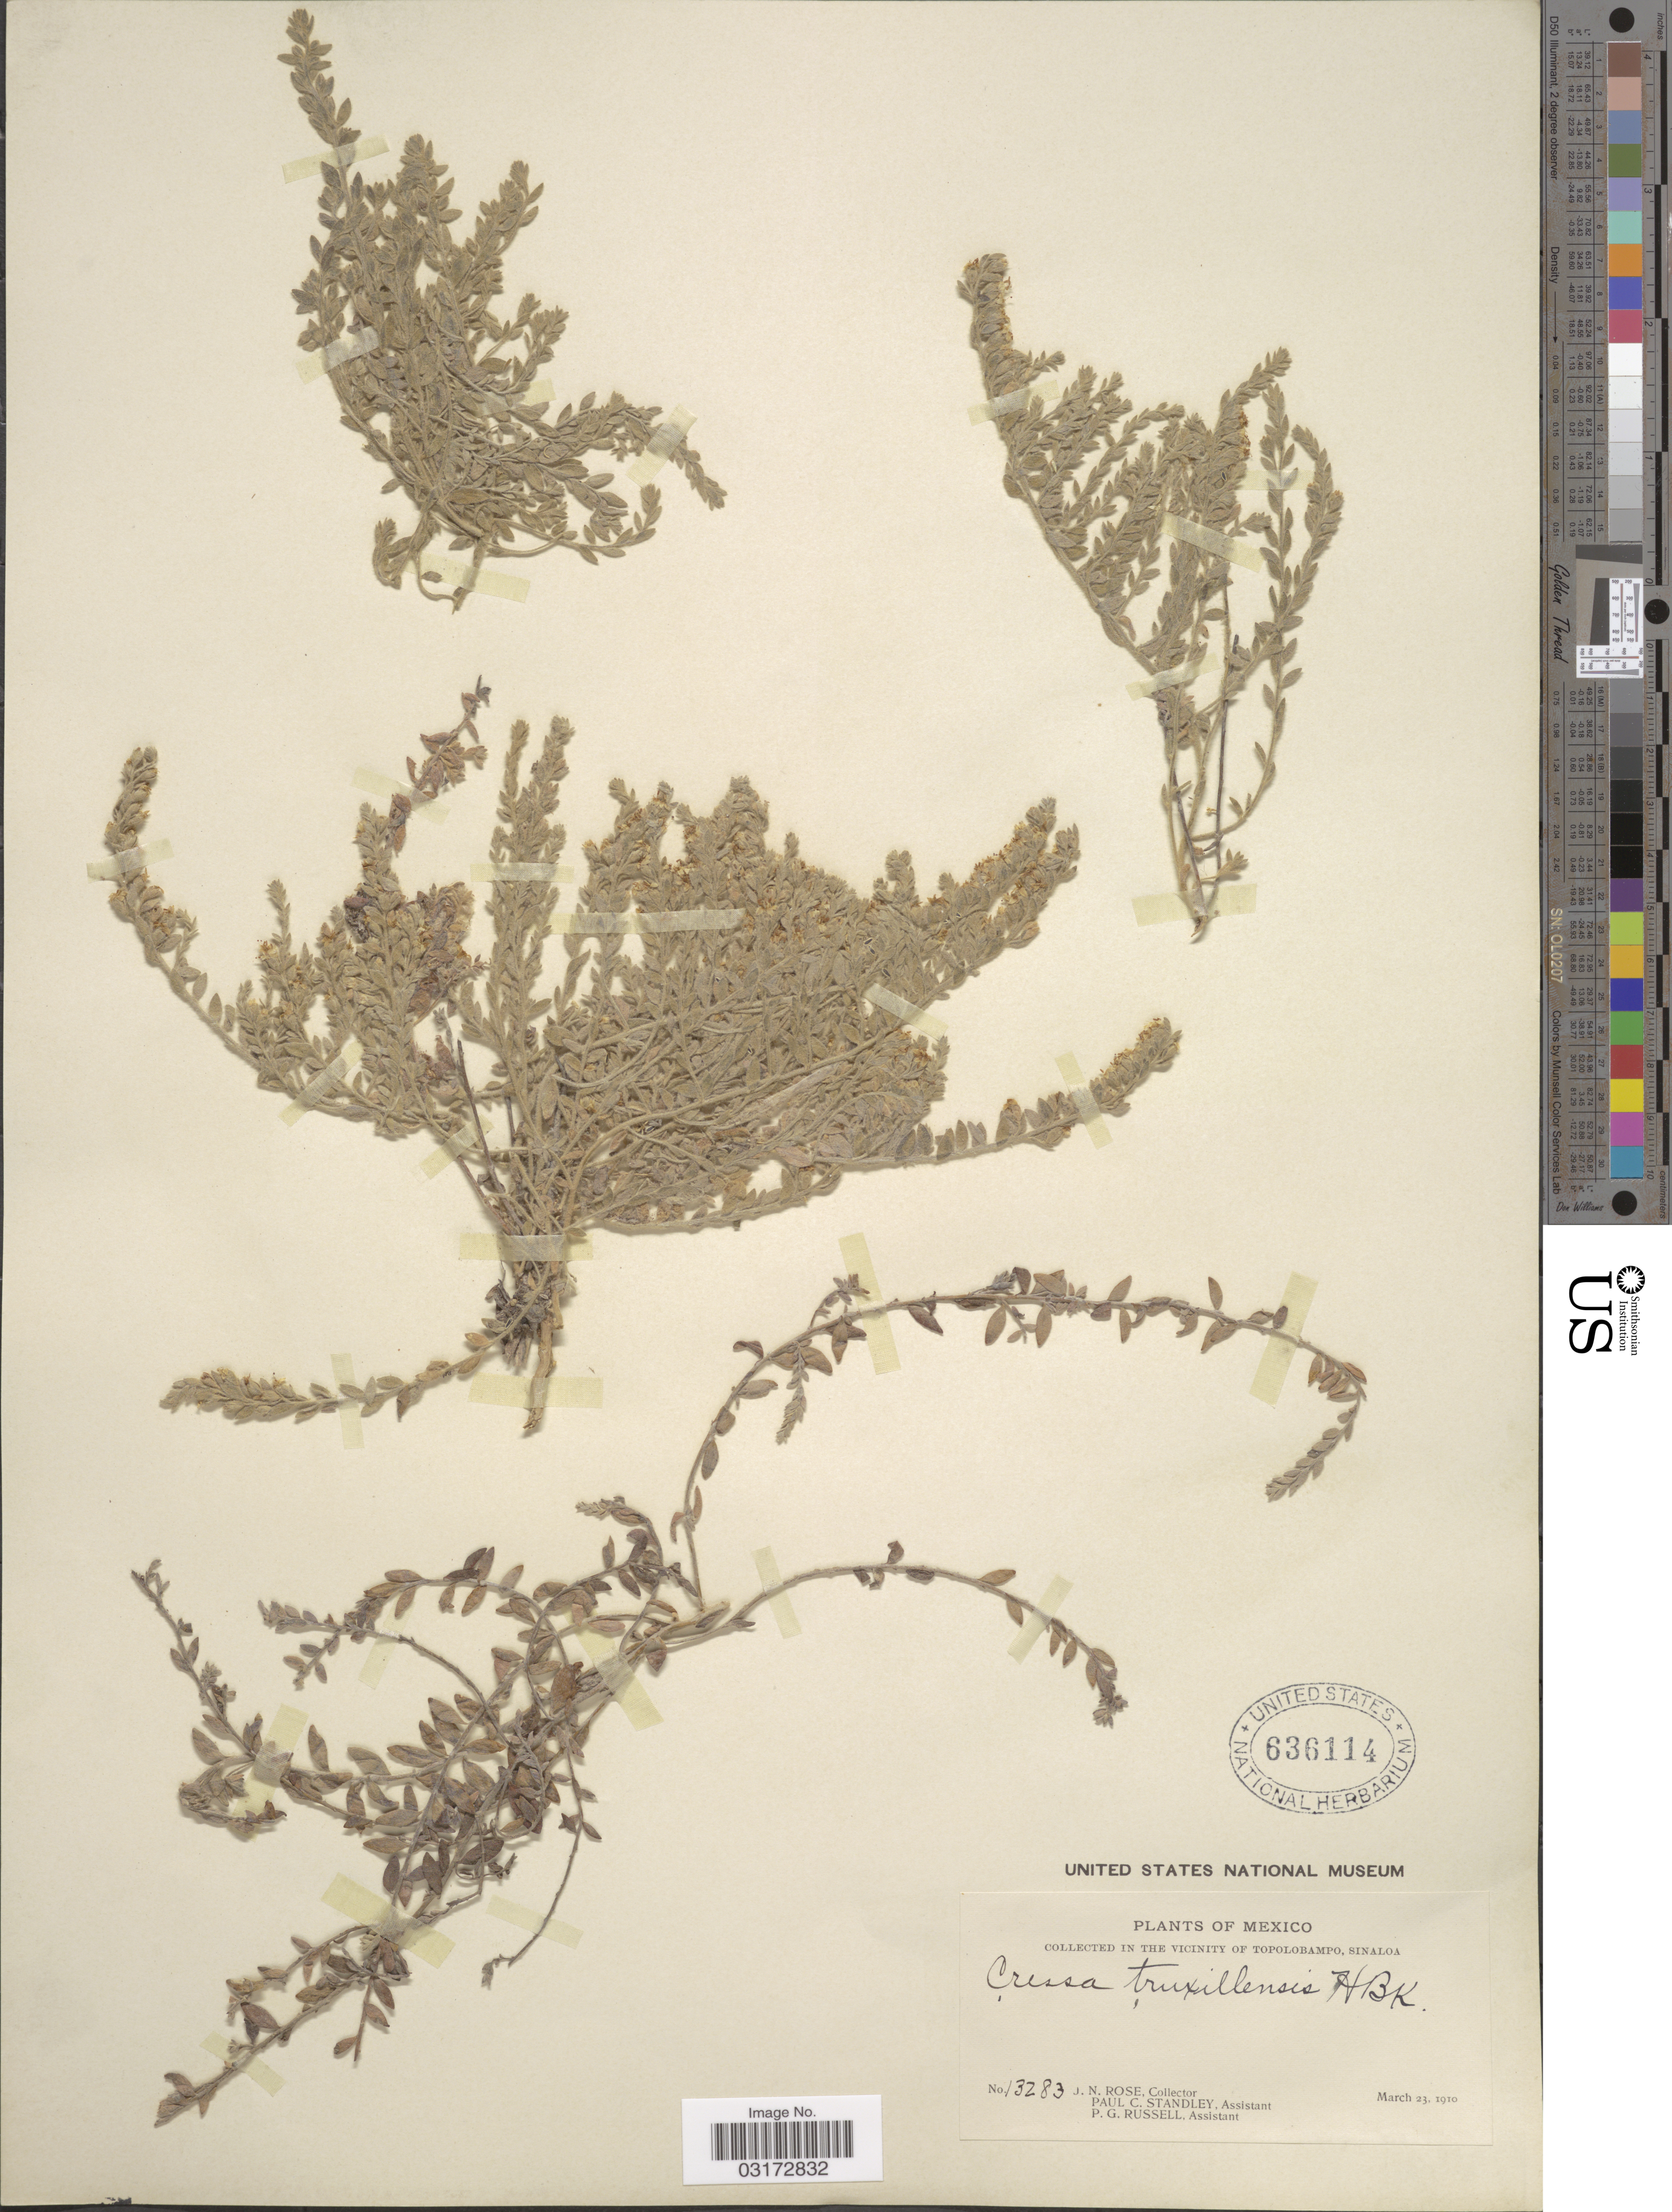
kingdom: Plantae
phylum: Tracheophyta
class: Magnoliopsida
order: Solanales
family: Convolvulaceae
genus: Cressa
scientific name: Cressa truxillensis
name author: Kunth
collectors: J. N. Rose, P. C. Standley & P. G. Russell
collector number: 13283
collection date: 1910-03-23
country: Mexico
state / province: Sinaloa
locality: In the vicinity of Topolomapo.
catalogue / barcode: US 636114